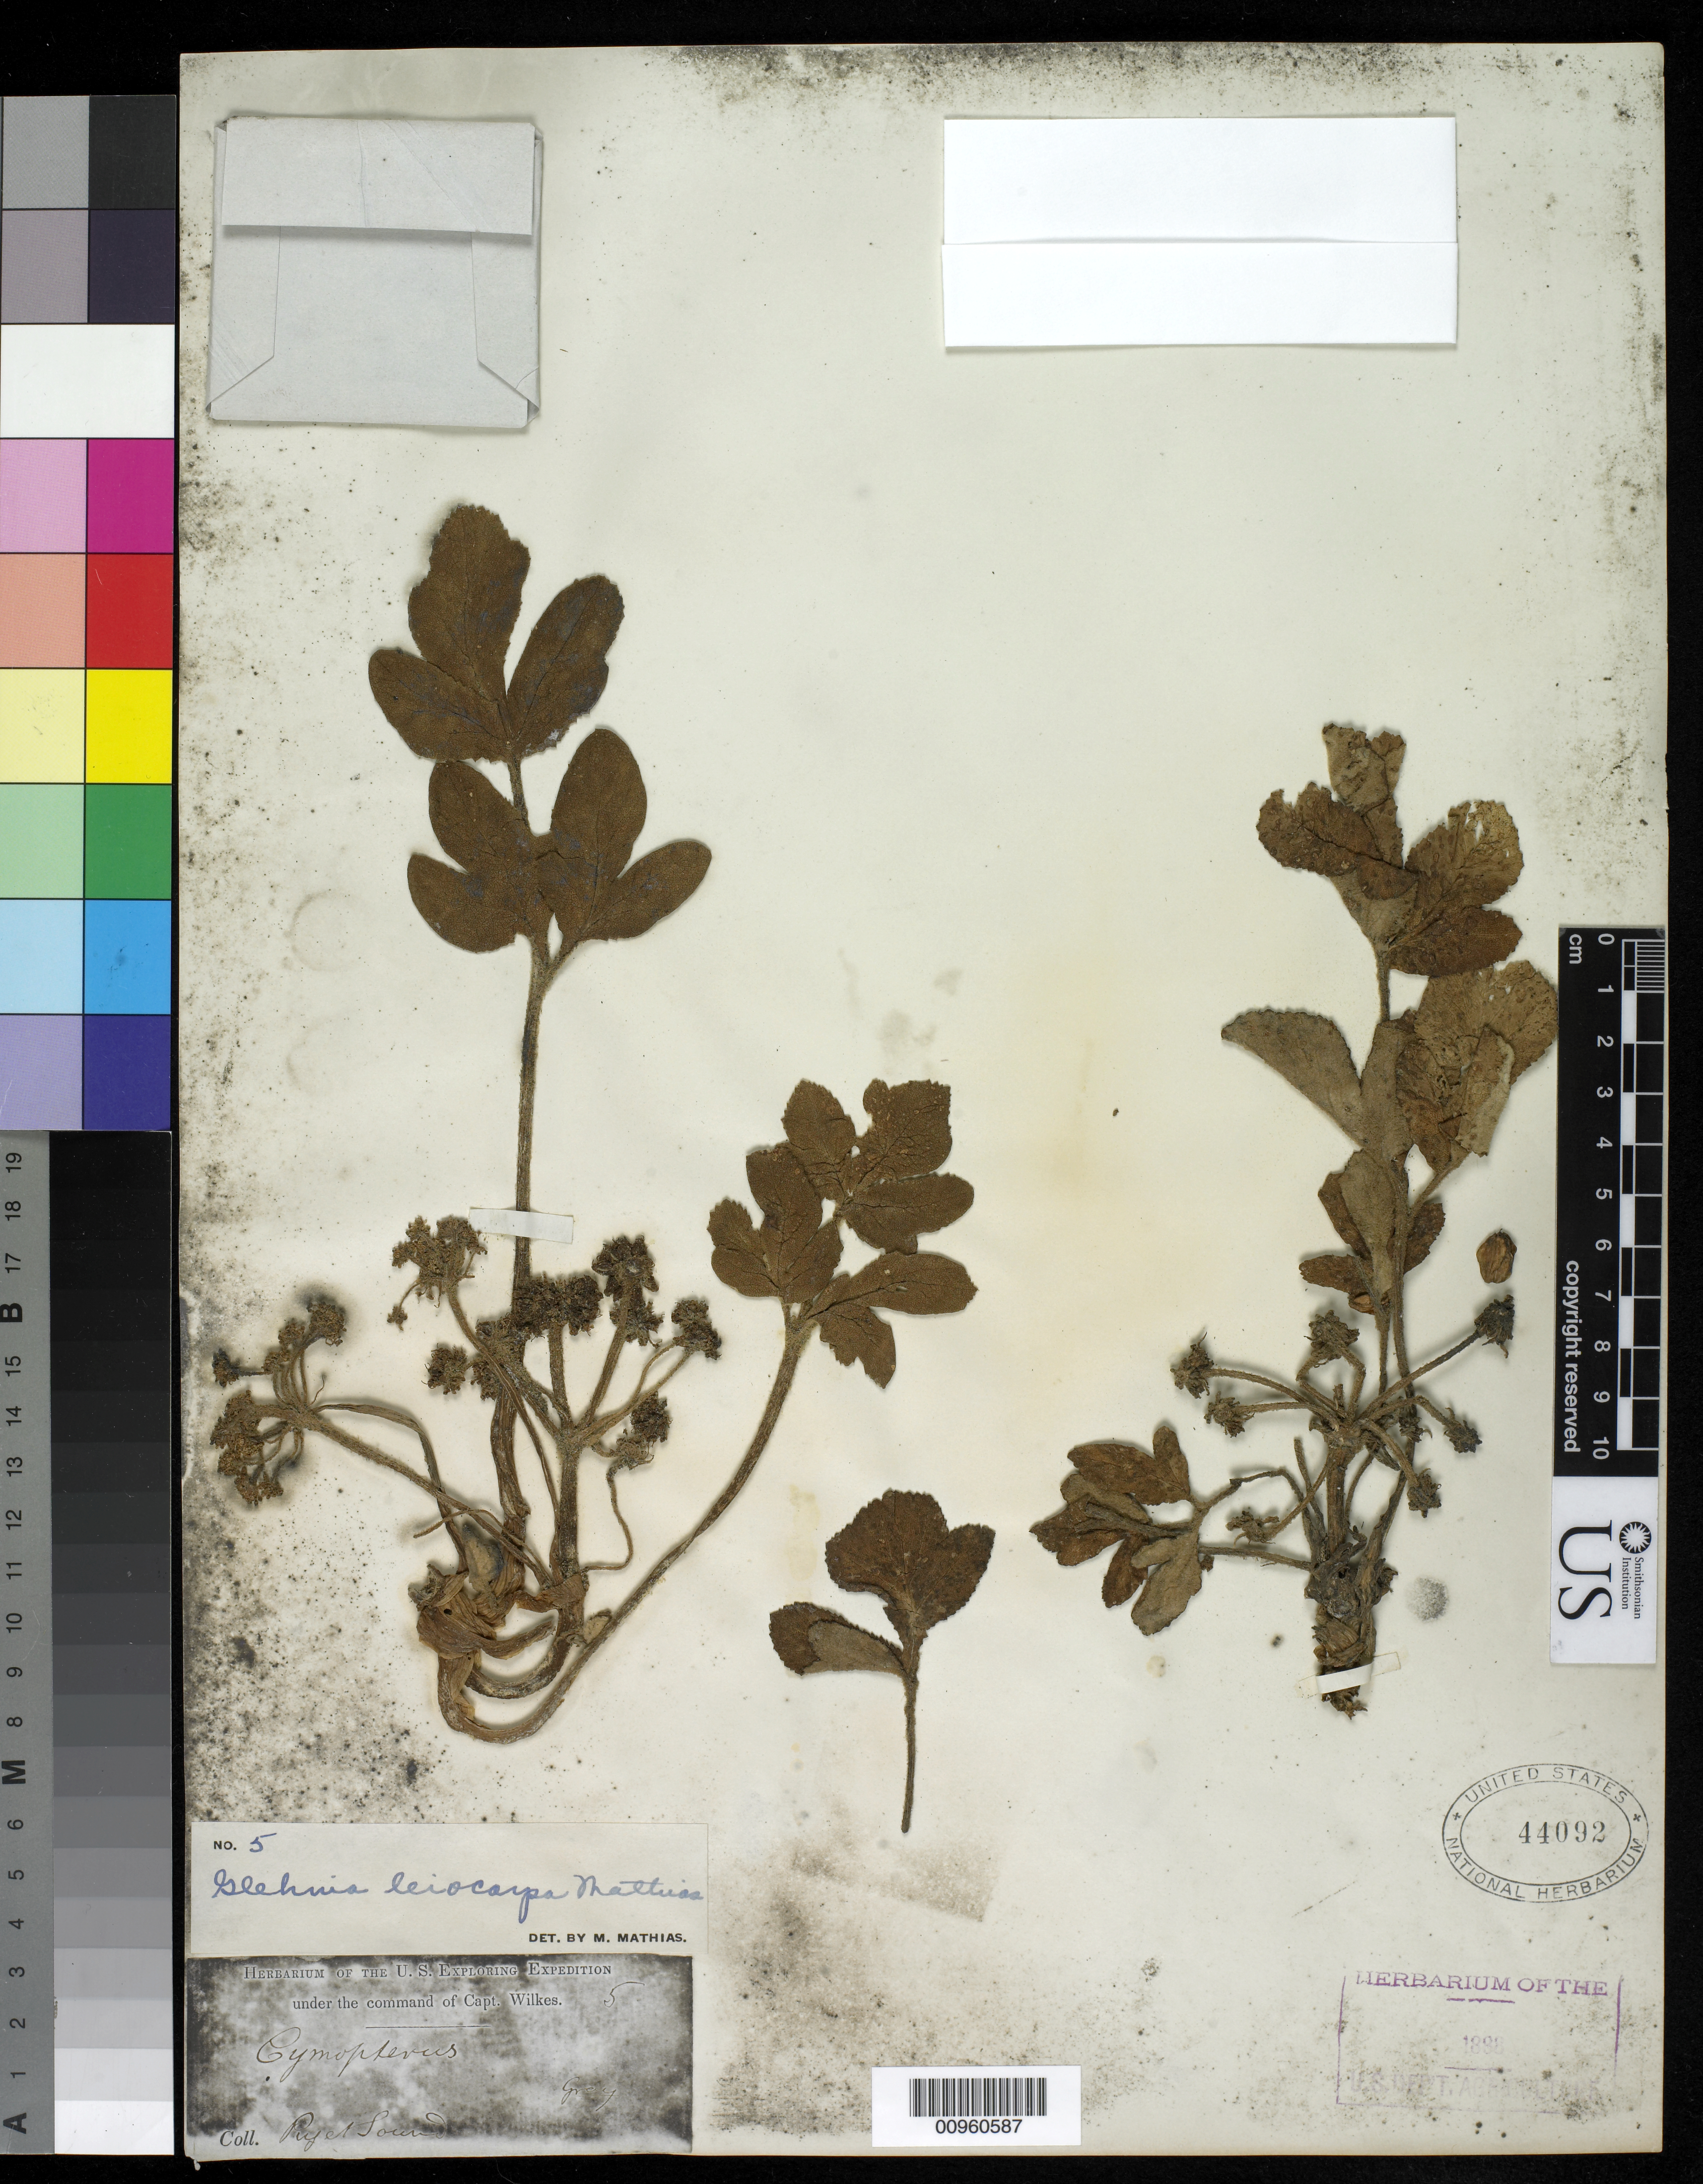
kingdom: Plantae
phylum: Tracheophyta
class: Magnoliopsida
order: Apiales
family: Apiaceae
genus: Glehnia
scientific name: Glehnia sp.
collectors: Wilkes Explor. Exped.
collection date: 1838/1842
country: United States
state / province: Washington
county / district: King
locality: Puget Sound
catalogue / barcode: US 44092